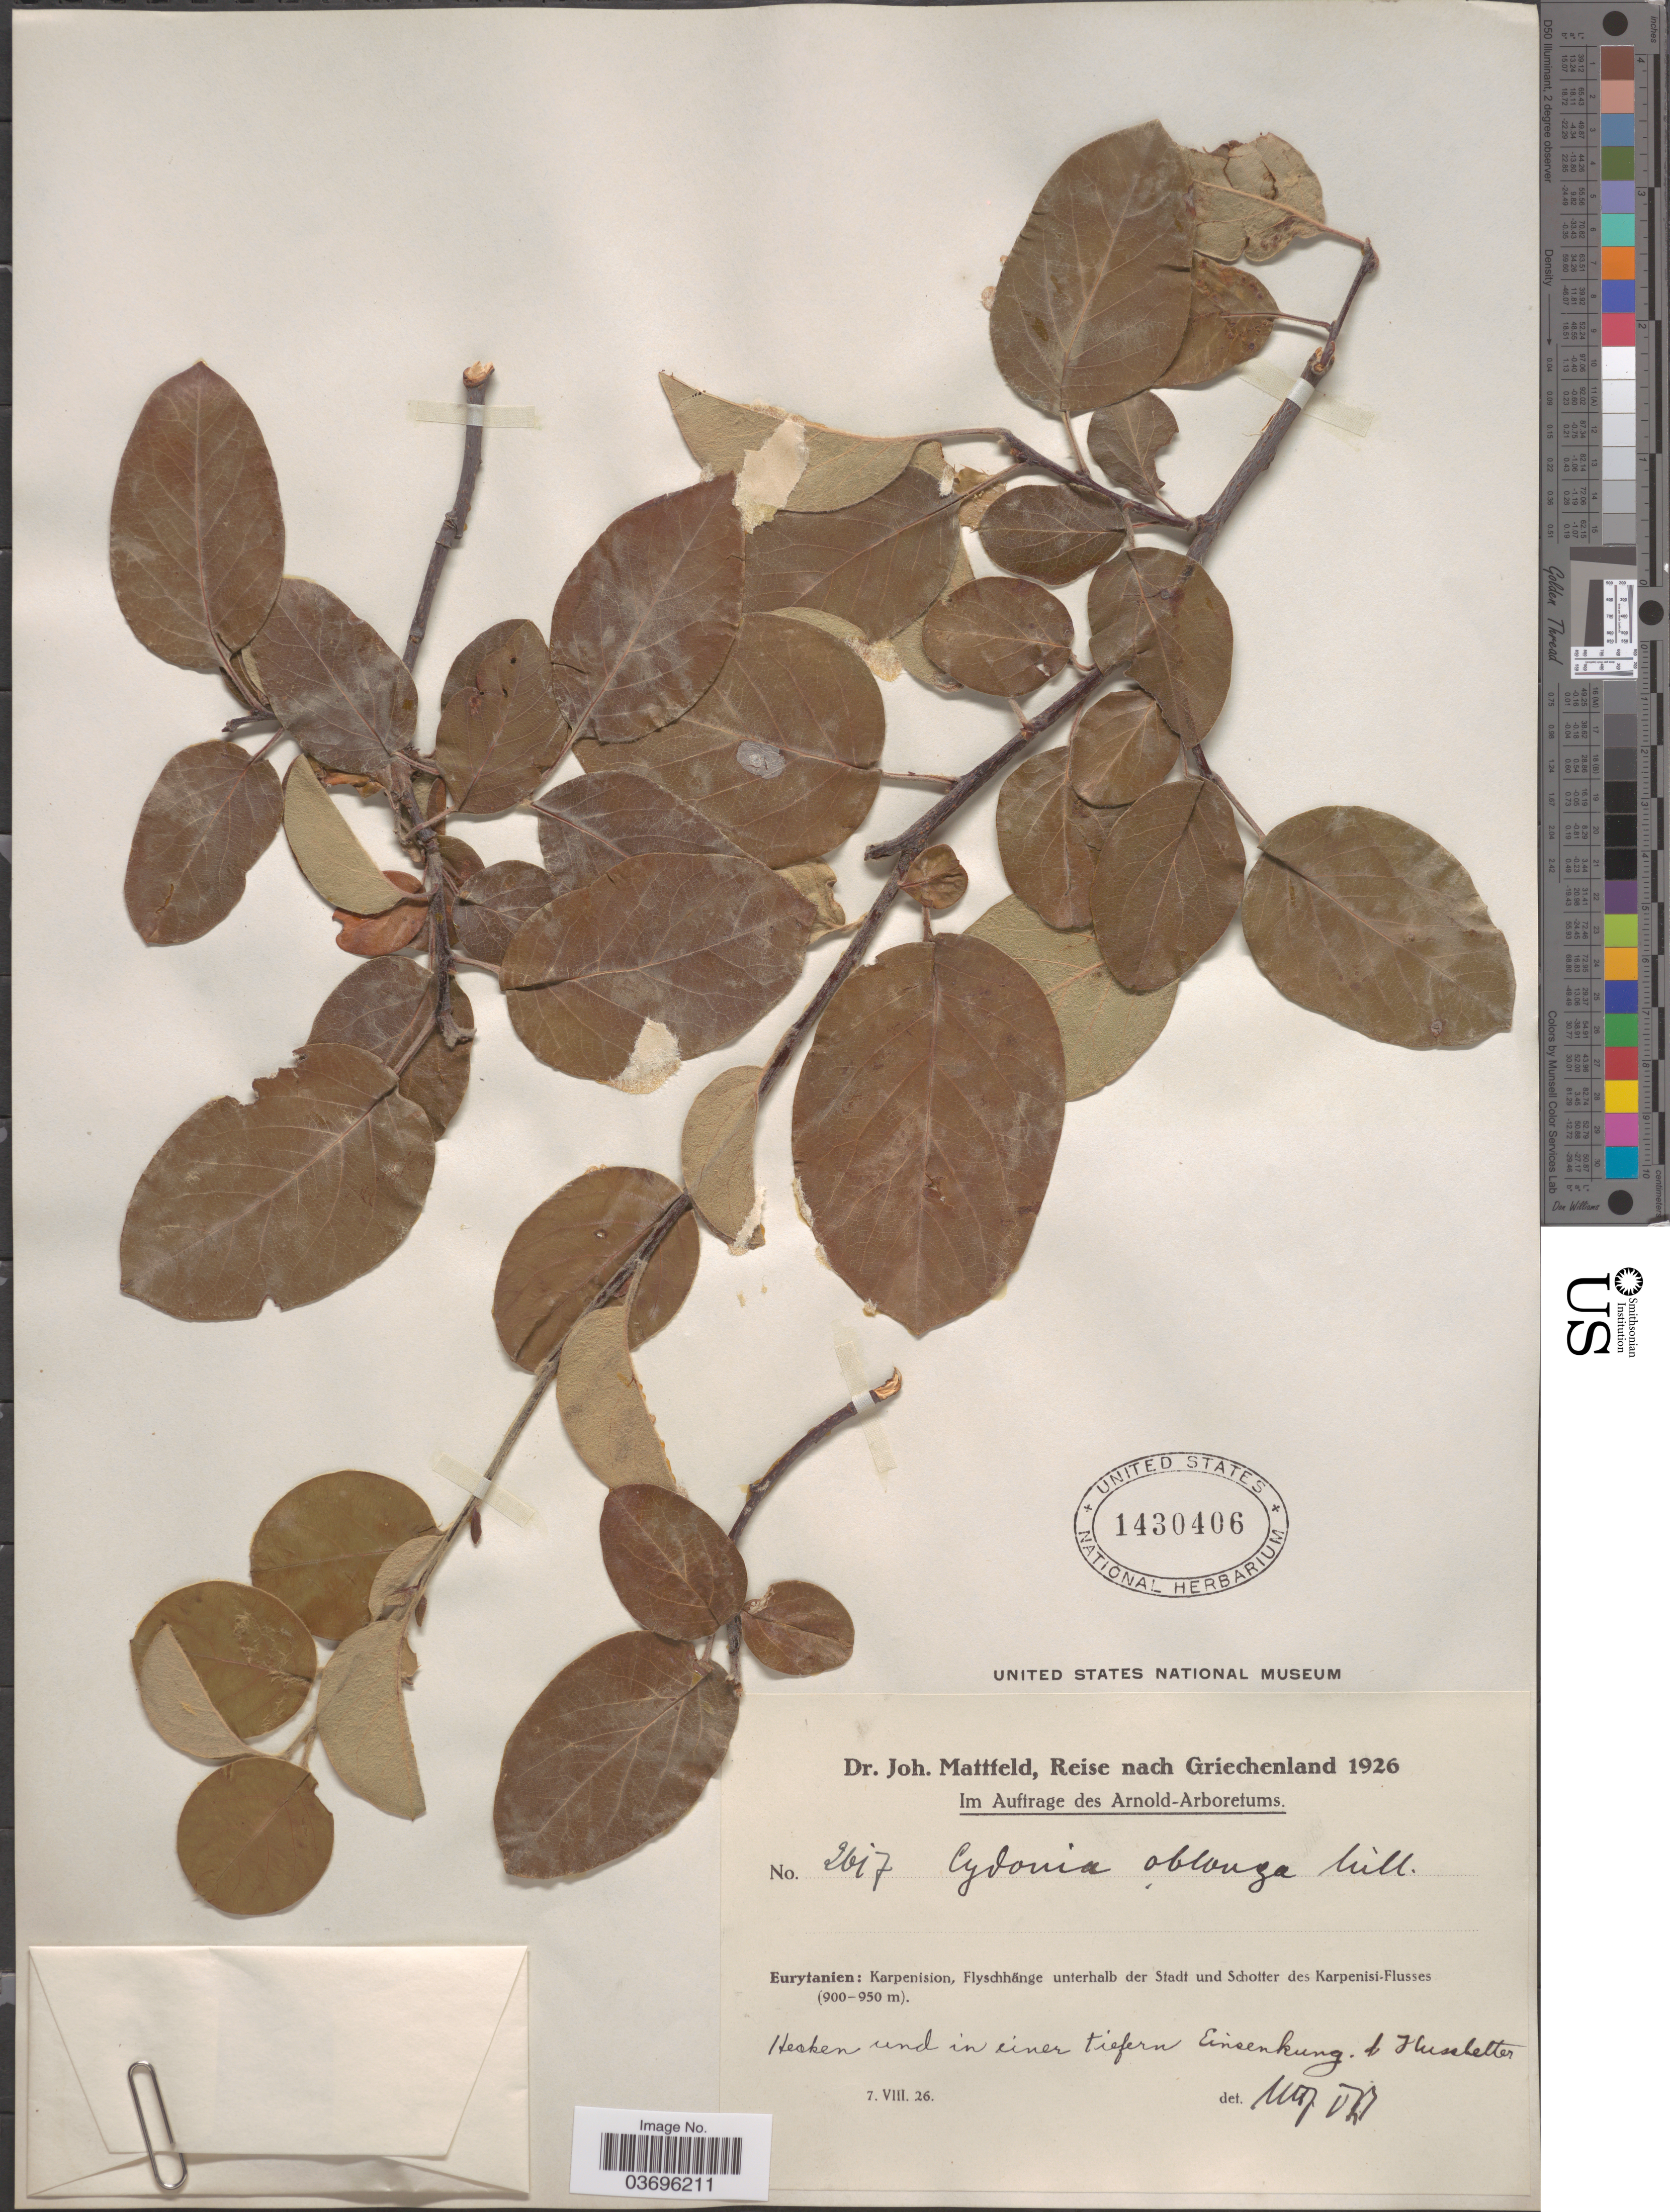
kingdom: Plantae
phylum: Tracheophyta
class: Magnoliopsida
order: Rosales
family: Rosaceae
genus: Cydonia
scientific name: Cydonia vulgaris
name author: Pers.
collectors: J. Mattfeld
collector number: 2617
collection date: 1926-08-07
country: Greece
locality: Griechenland. Eurytanien: Karpenision, Flyschhänge unterhalb der Stadt und Schotter des Karpenisi-Flusses. Hecken und in einer tiefern Einsenkung. b Flussbetter.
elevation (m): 900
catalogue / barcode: US 1430406